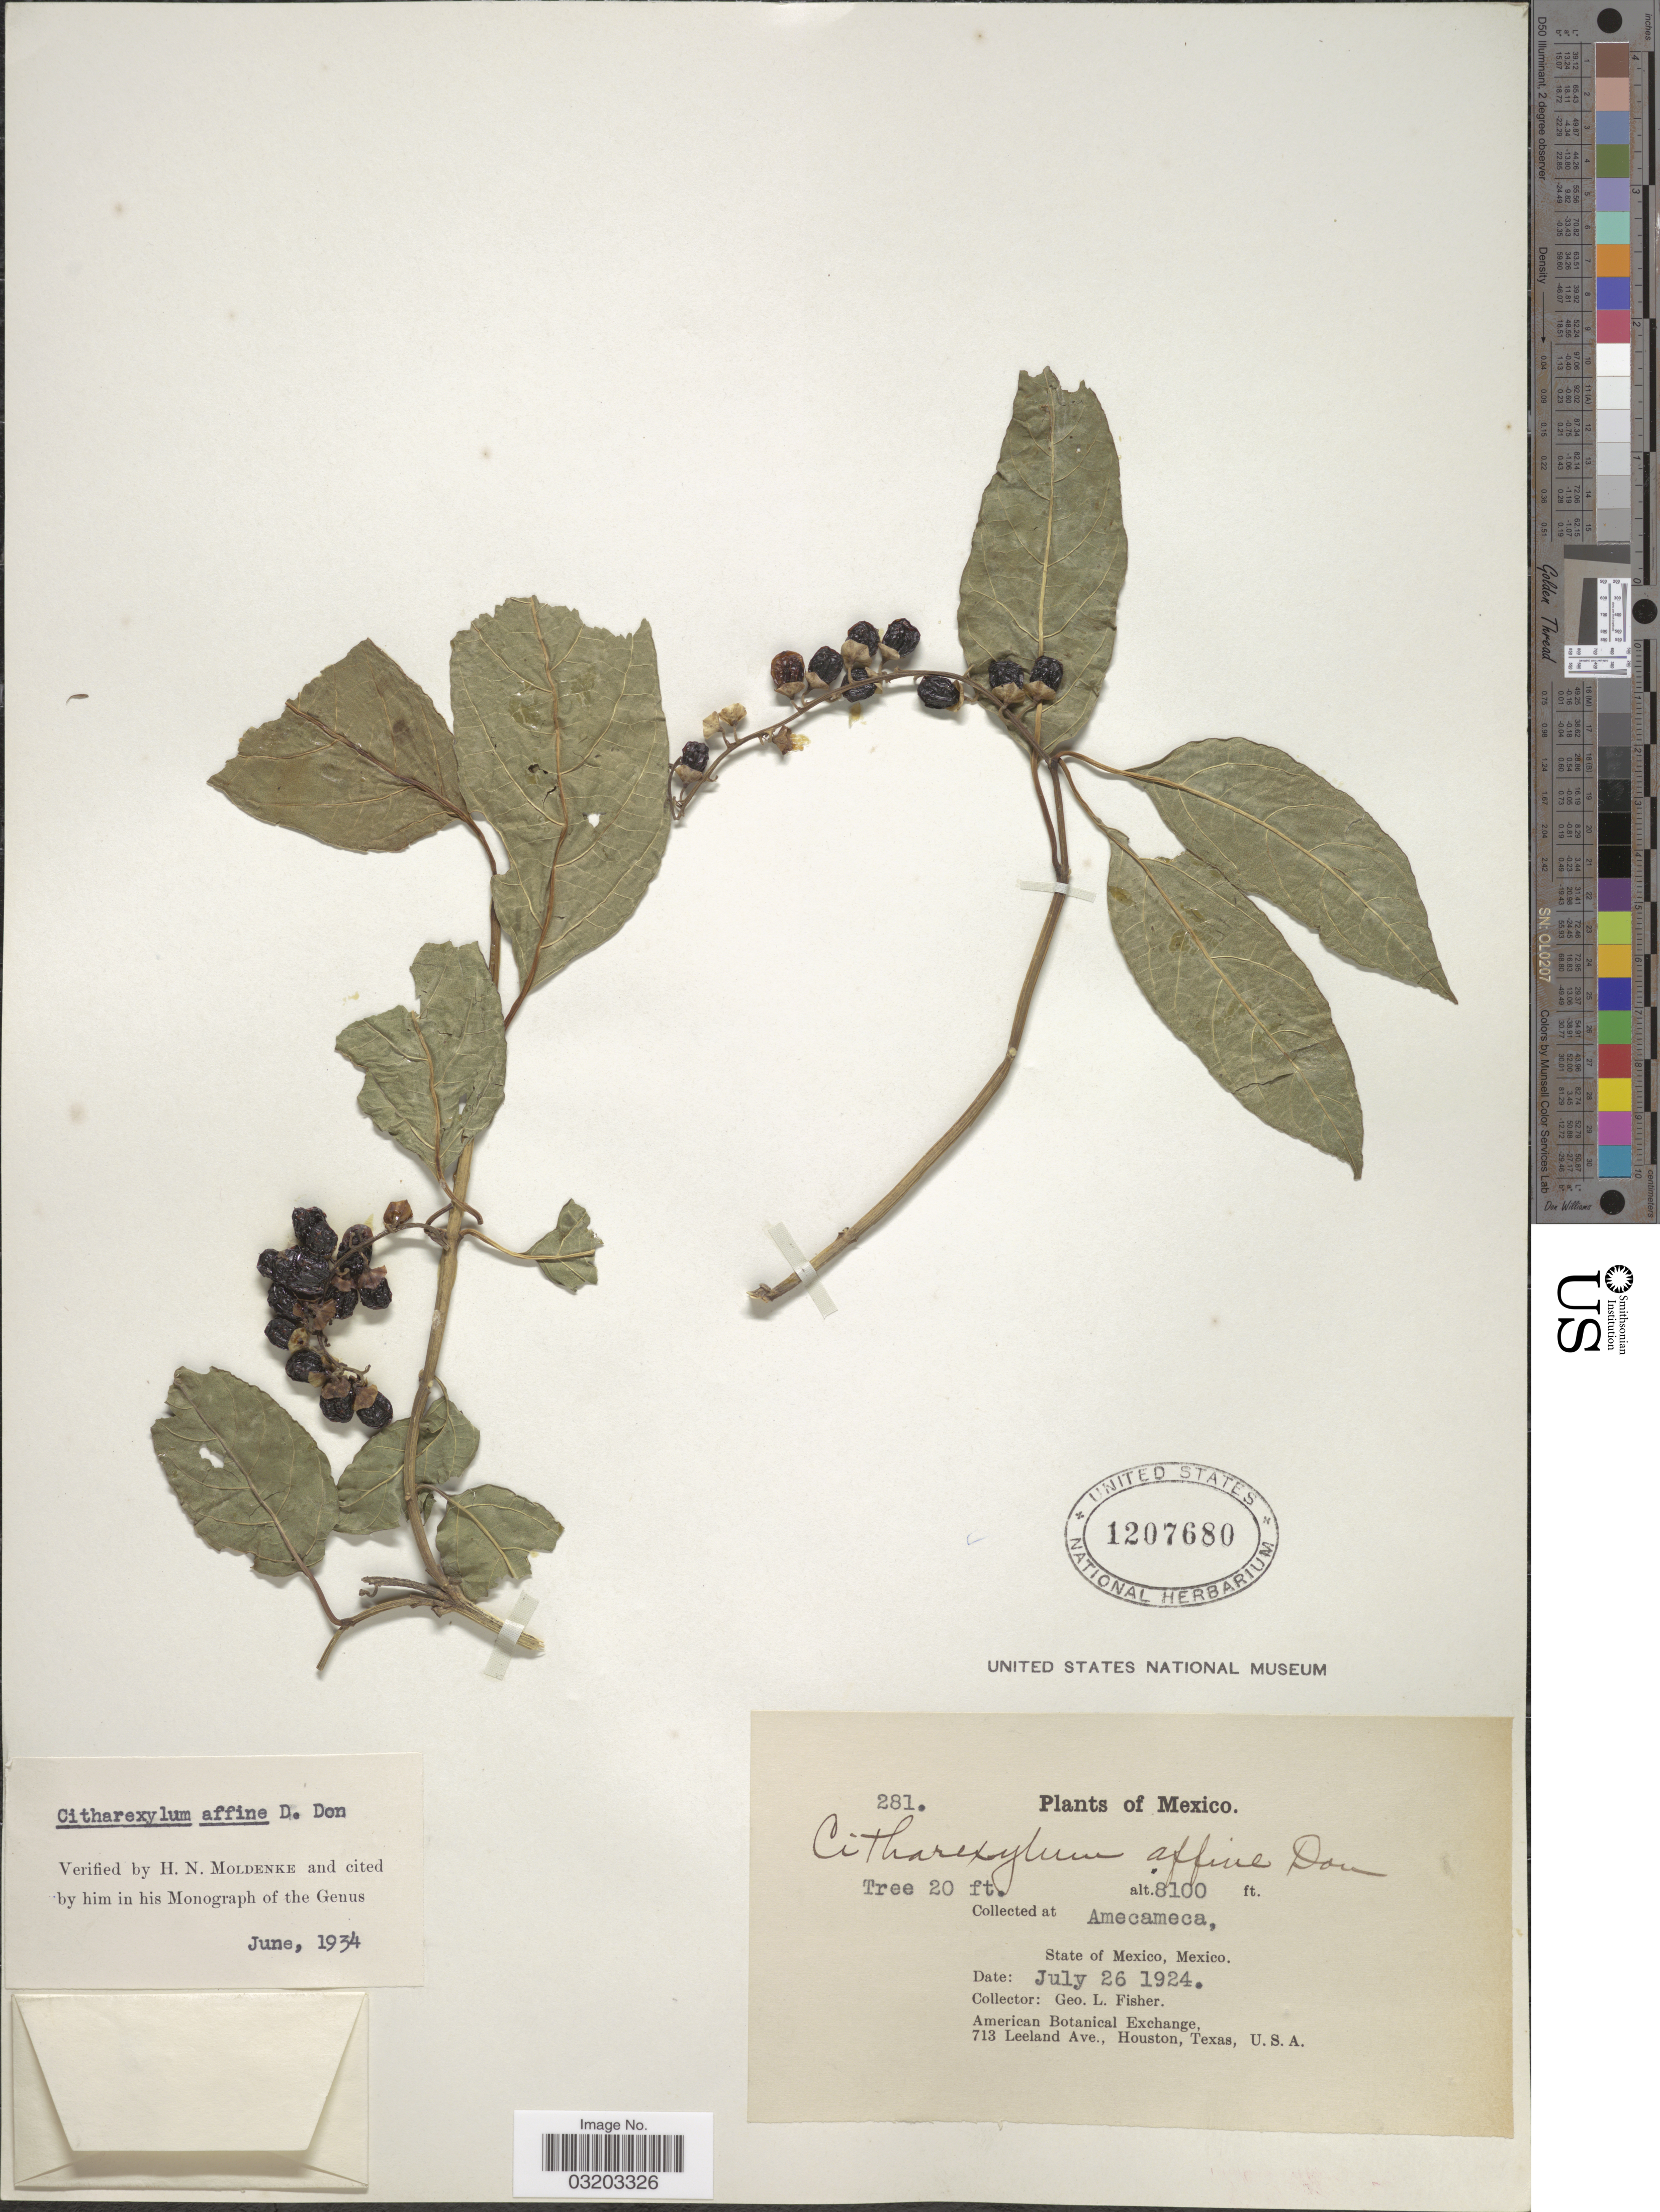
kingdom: Plantae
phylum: Tracheophyta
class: Magnoliopsida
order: Lamiales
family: Verbenaceae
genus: Citharexylum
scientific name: Citharexylum affine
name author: D. Don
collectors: G. L. Fisher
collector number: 281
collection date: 1924-07-26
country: Mexico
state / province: México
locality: Amecameca.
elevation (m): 2469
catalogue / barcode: US 1207680